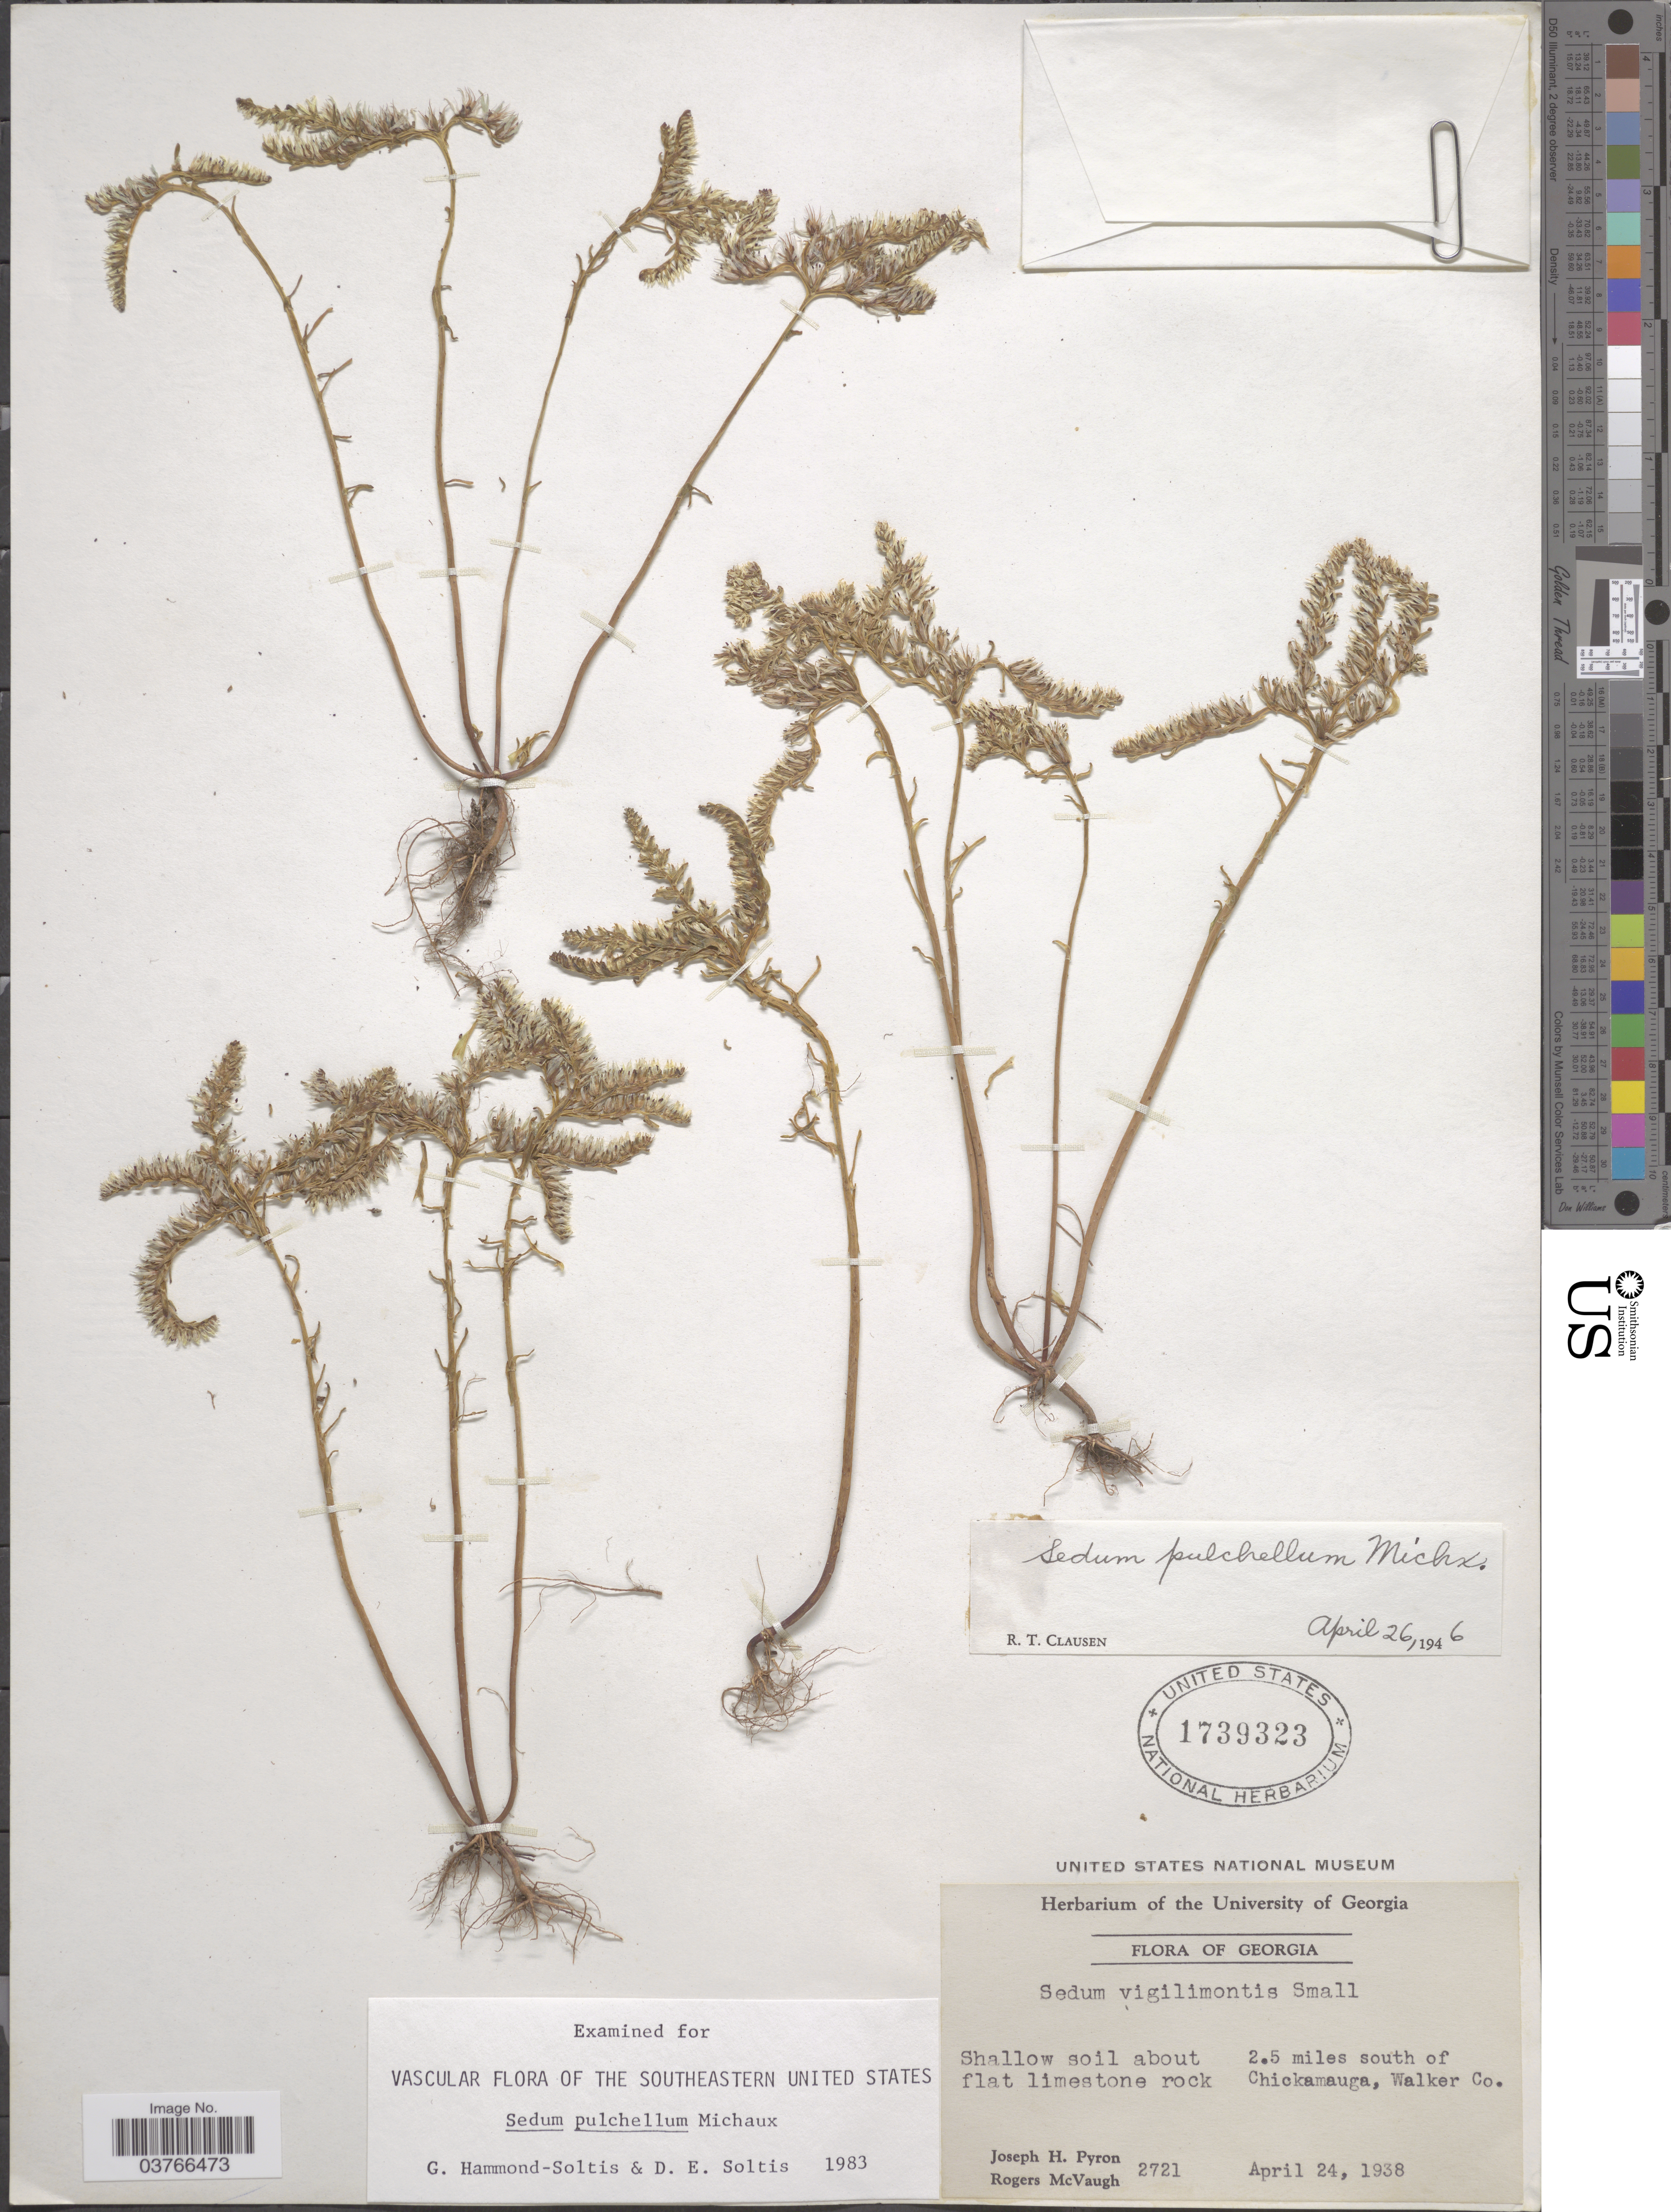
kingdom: Plantae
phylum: Tracheophyta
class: Magnoliopsida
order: Saxifragales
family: Crassulaceae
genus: Sedum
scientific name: Sedum pulchellum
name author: Michx.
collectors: J. H. Pyron & R. McVaugh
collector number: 2721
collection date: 1938-04-24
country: United States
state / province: Georgia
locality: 2.5 miles south of Chickamauga, Walker Co.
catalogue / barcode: US 1739323